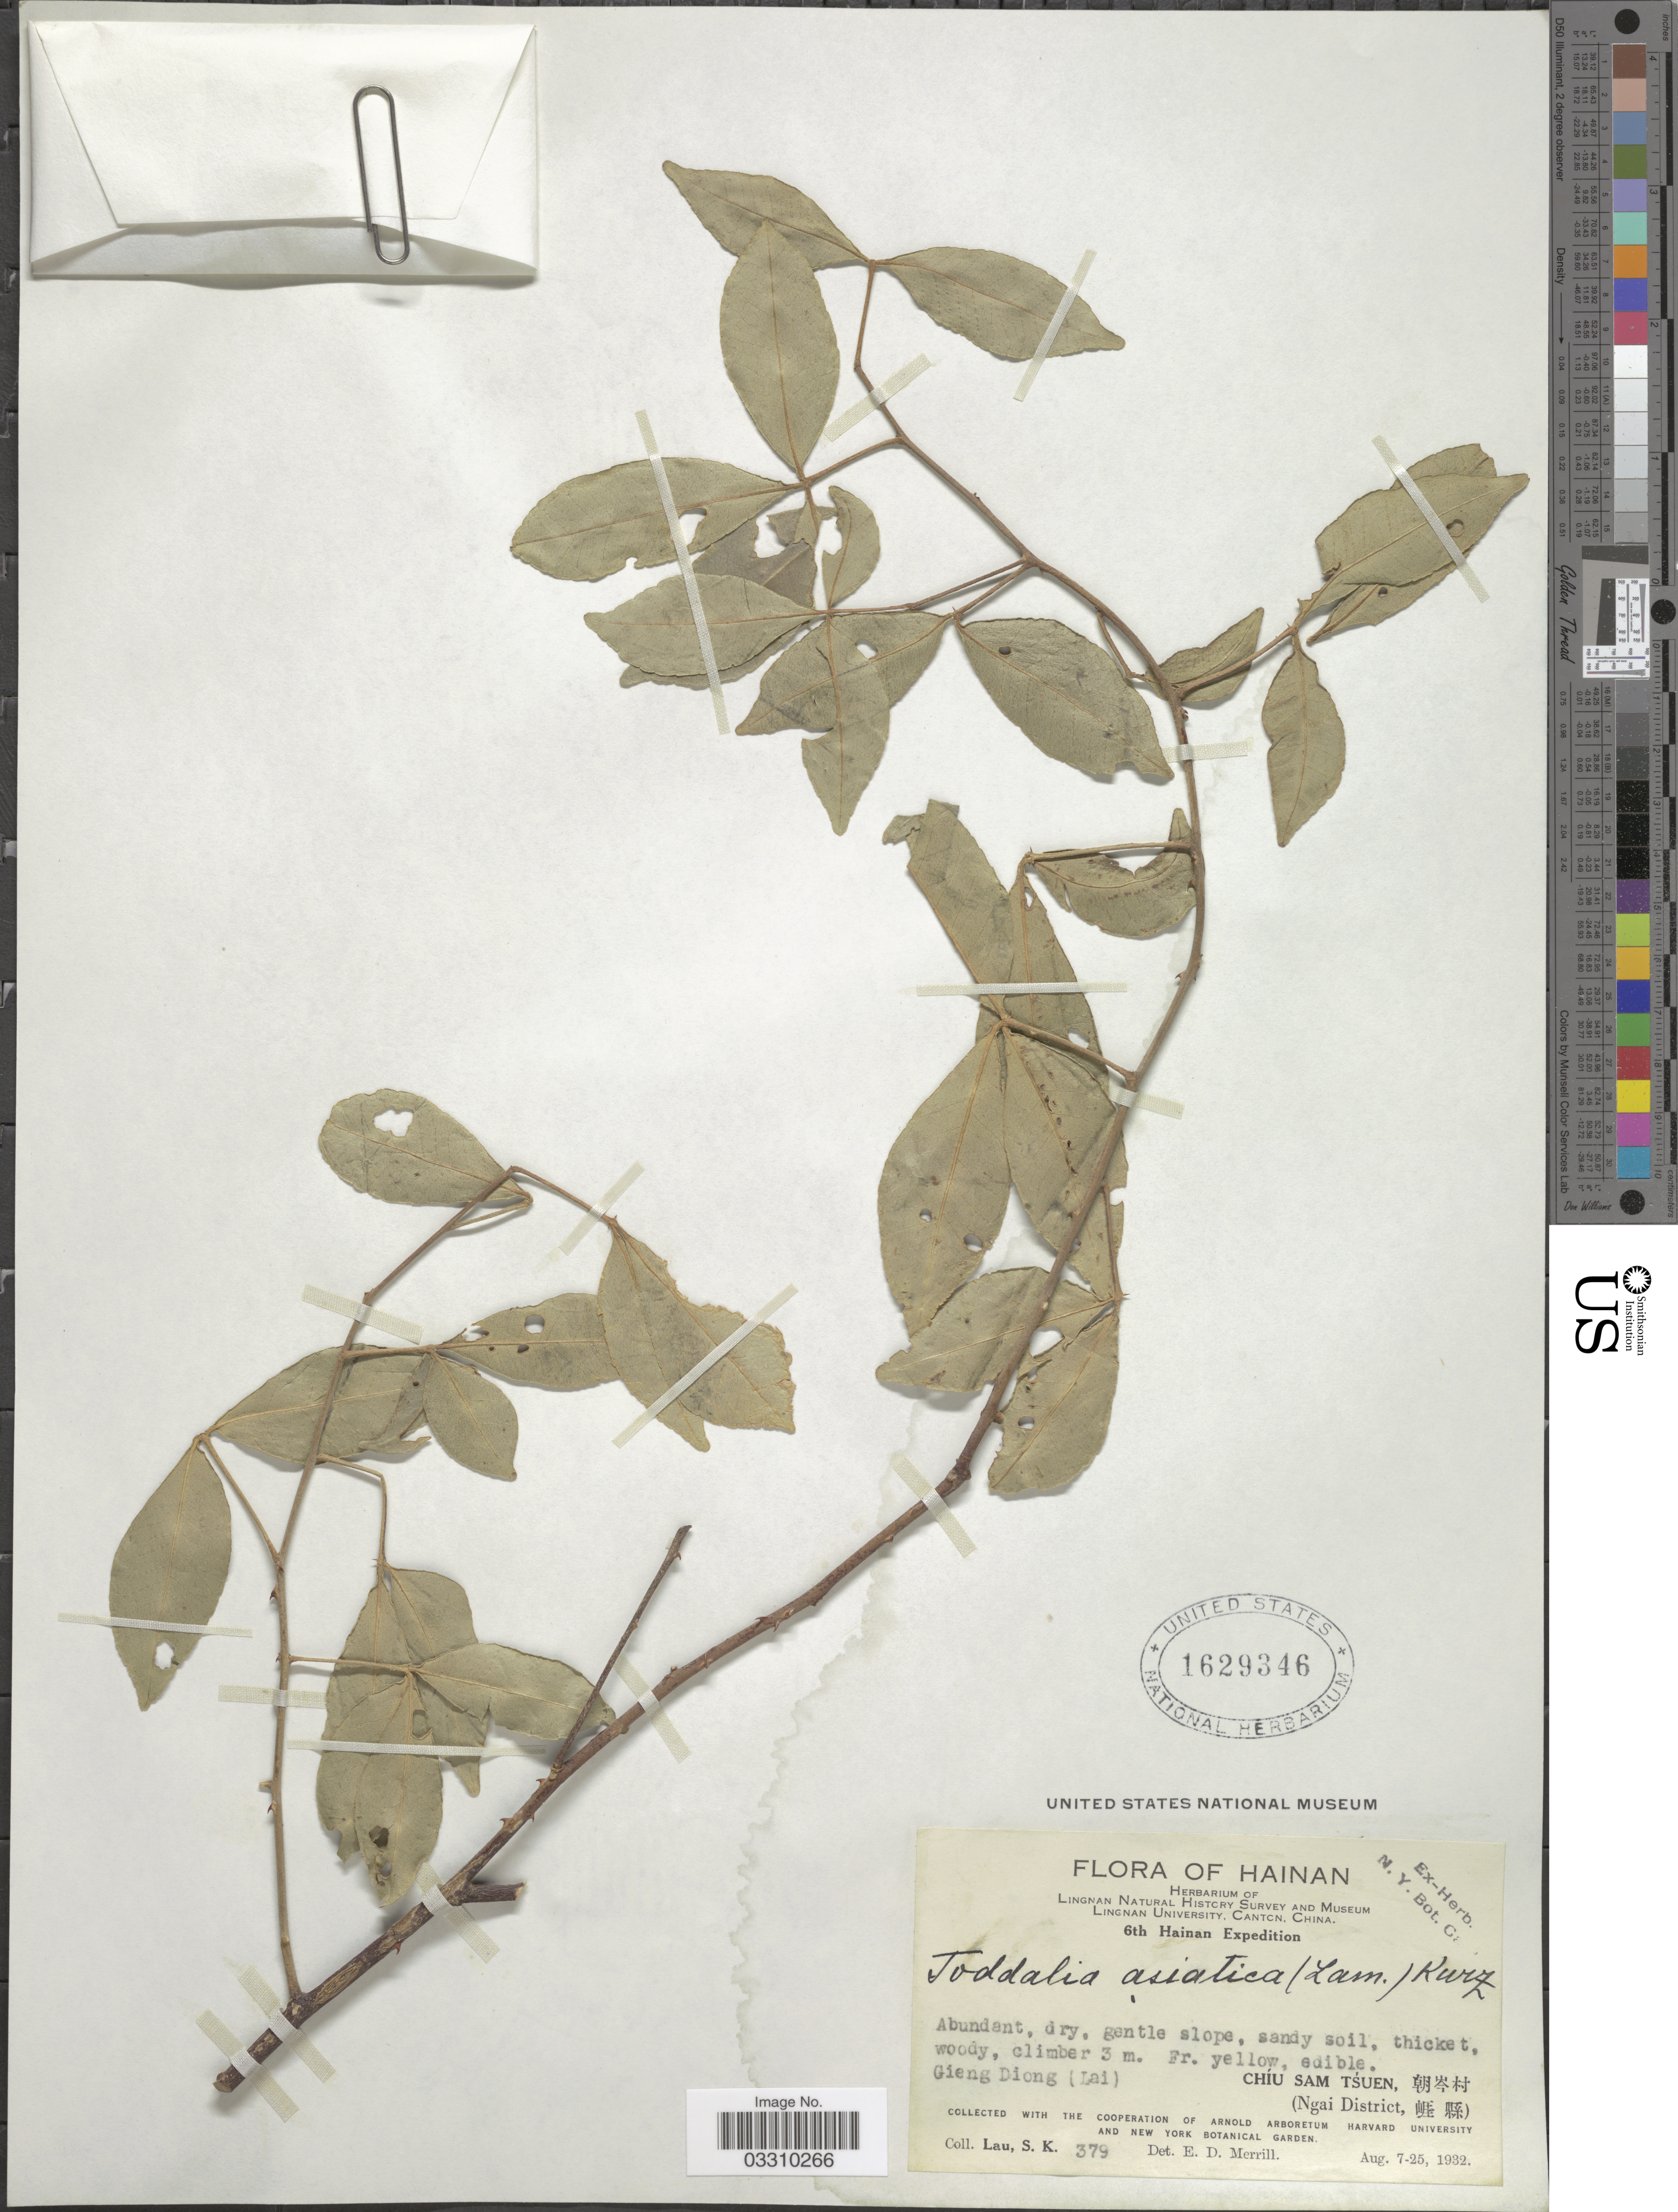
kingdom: Plantae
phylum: Tracheophyta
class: Magnoliopsida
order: Sapindales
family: Rutaceae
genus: Zanthoxylum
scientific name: Zanthoxylum asiaticum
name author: (L.) Appelhans et al.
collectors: S. K. Lau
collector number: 379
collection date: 1932-08-07/1932-08-25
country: China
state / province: Hainan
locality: La. Chíu Sam Tsuen (Ngai District.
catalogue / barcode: US 1629346